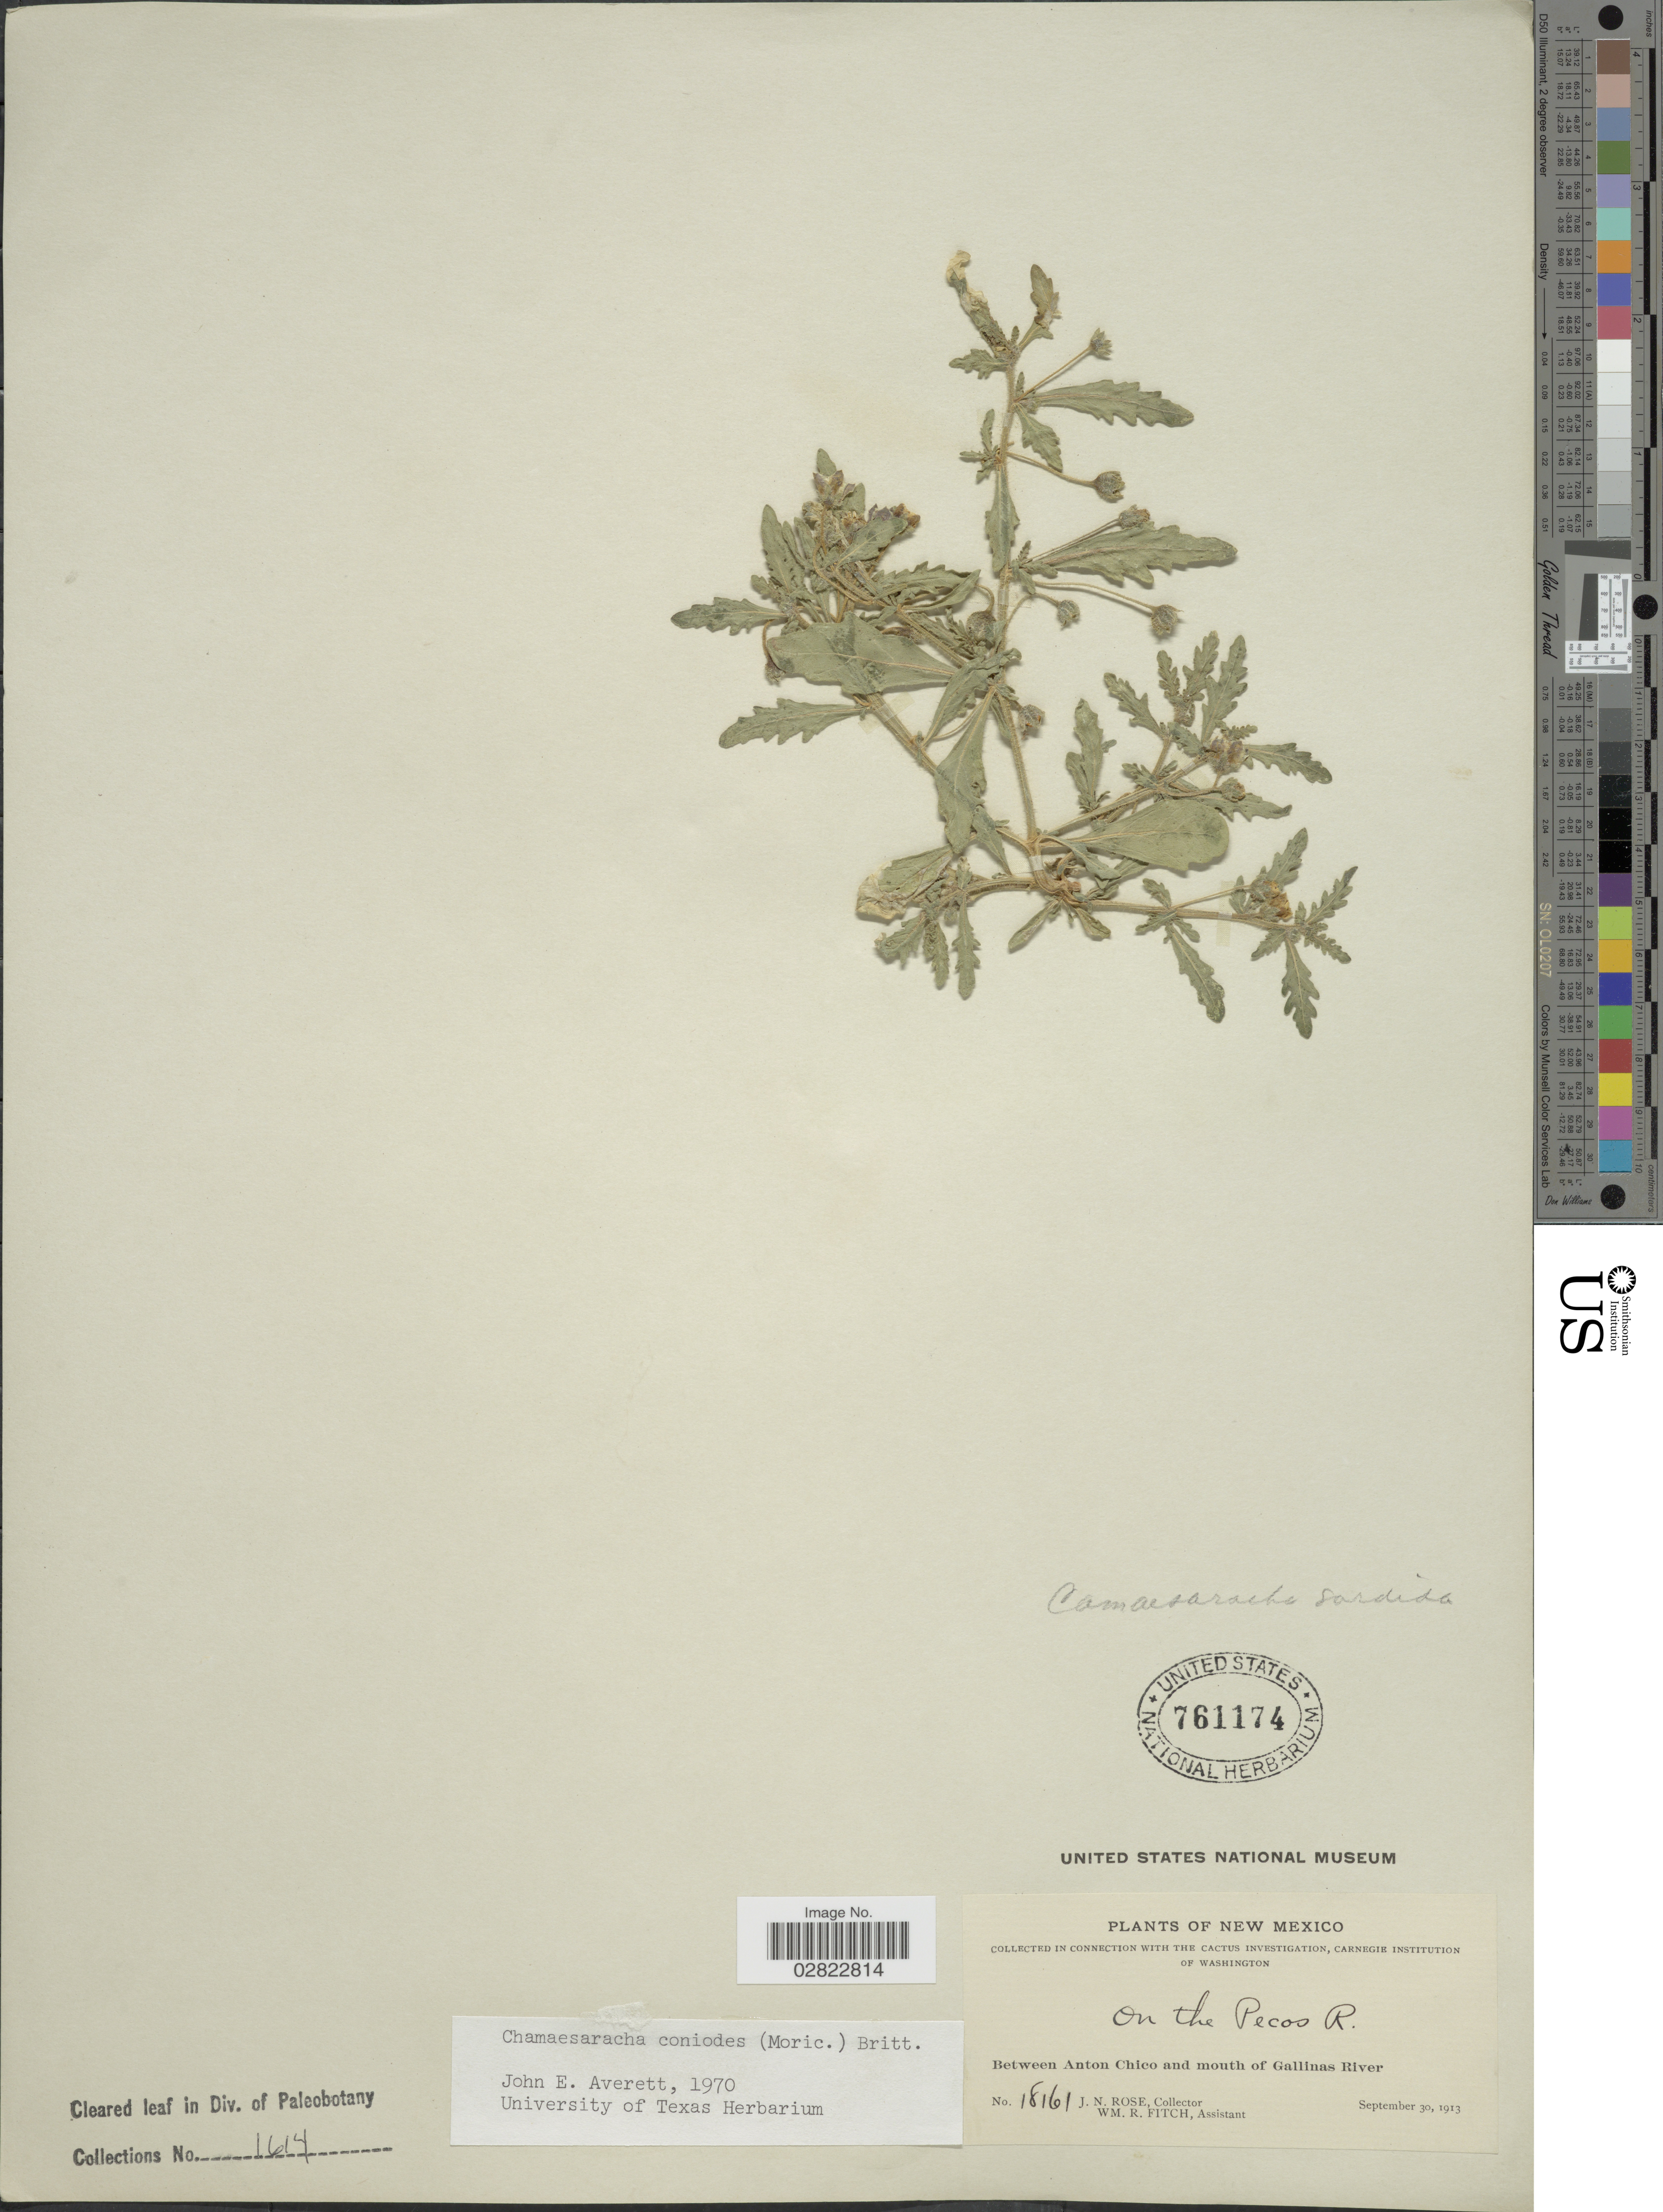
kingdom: Plantae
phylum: Tracheophyta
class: Magnoliopsida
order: Solanales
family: Solanaceae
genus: Chamaesaracha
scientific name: Chamaesaracha coniodes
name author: (Moric. ex Dunal) Britton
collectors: J. N. Rose & W. R. Fitch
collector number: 18161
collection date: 1913-09-30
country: United States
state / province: New Mexico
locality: On the Pesco R., Between Anton Chico and mouth of Gallinas River.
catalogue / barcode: US 761174